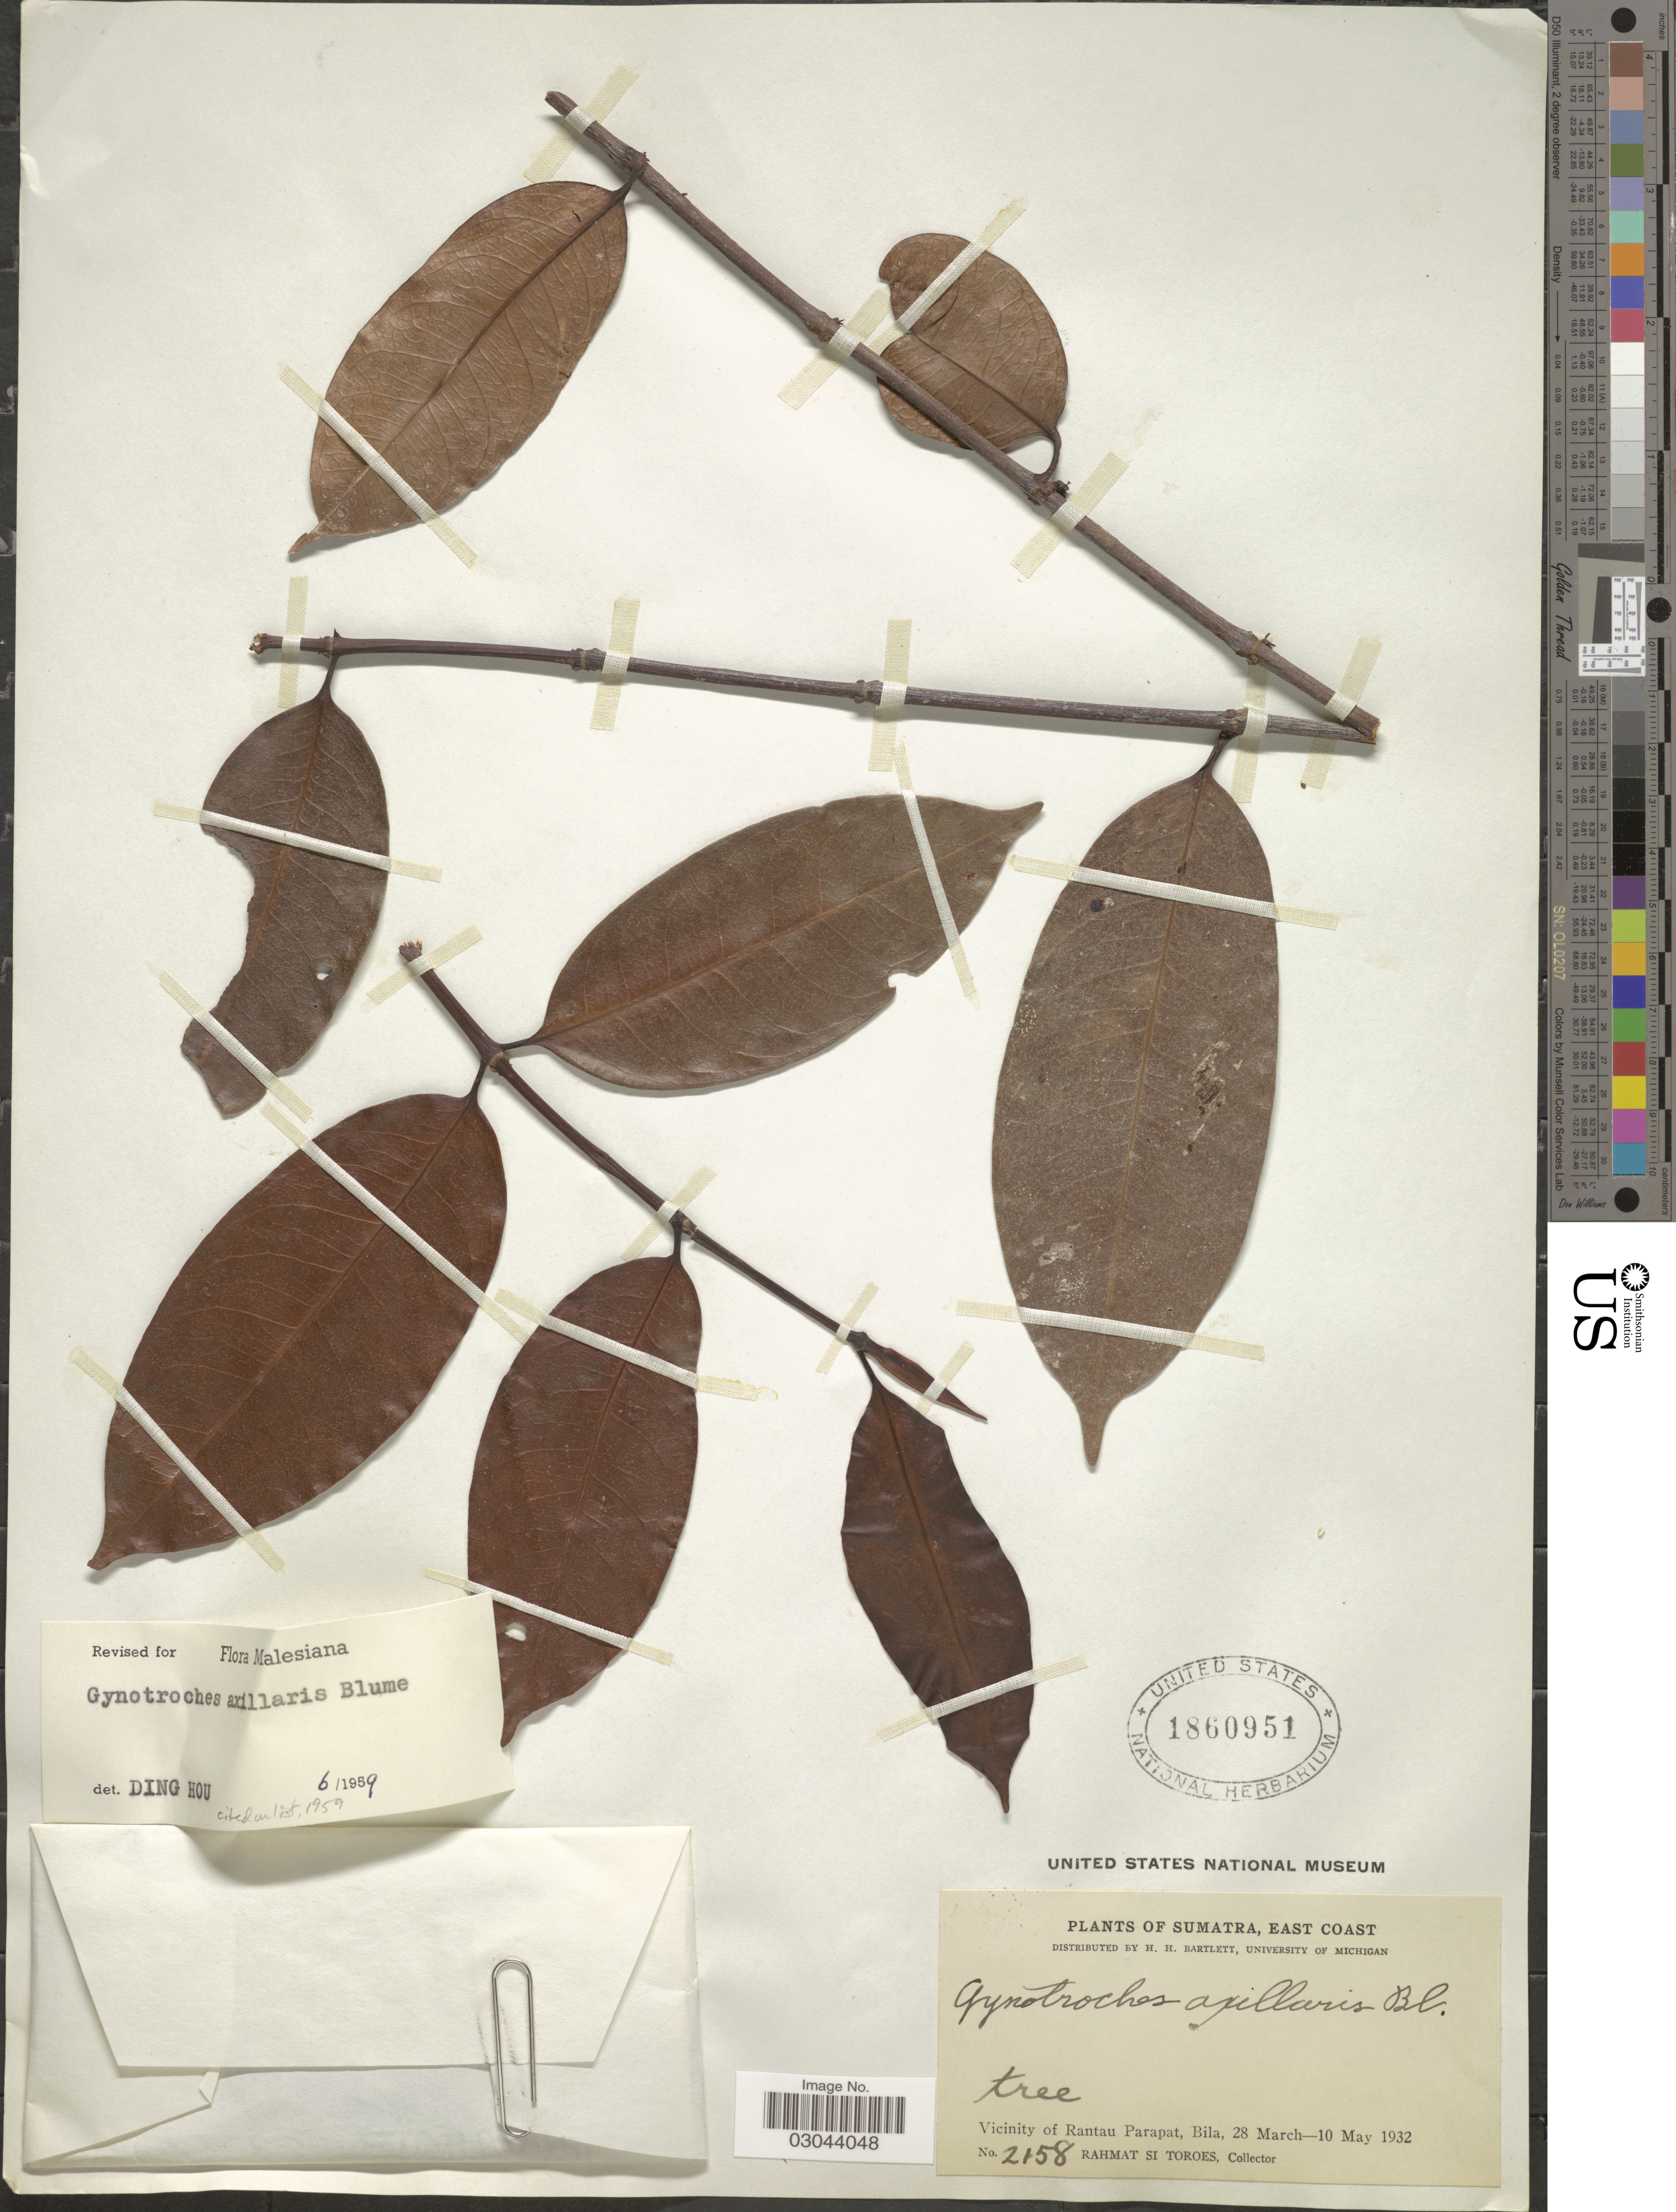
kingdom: Plantae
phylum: Tracheophyta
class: Magnoliopsida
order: Malpighiales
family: Rhizophoraceae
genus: Gynotroches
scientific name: Gynotroches axillaris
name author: Blume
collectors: Rahmat Si Boeea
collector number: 2158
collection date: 1932-03-28/1932-05-10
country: Indonesia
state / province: Sumatra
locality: East Coast. Vicinity of Rantau Parapat, Bila.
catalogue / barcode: US 1860951